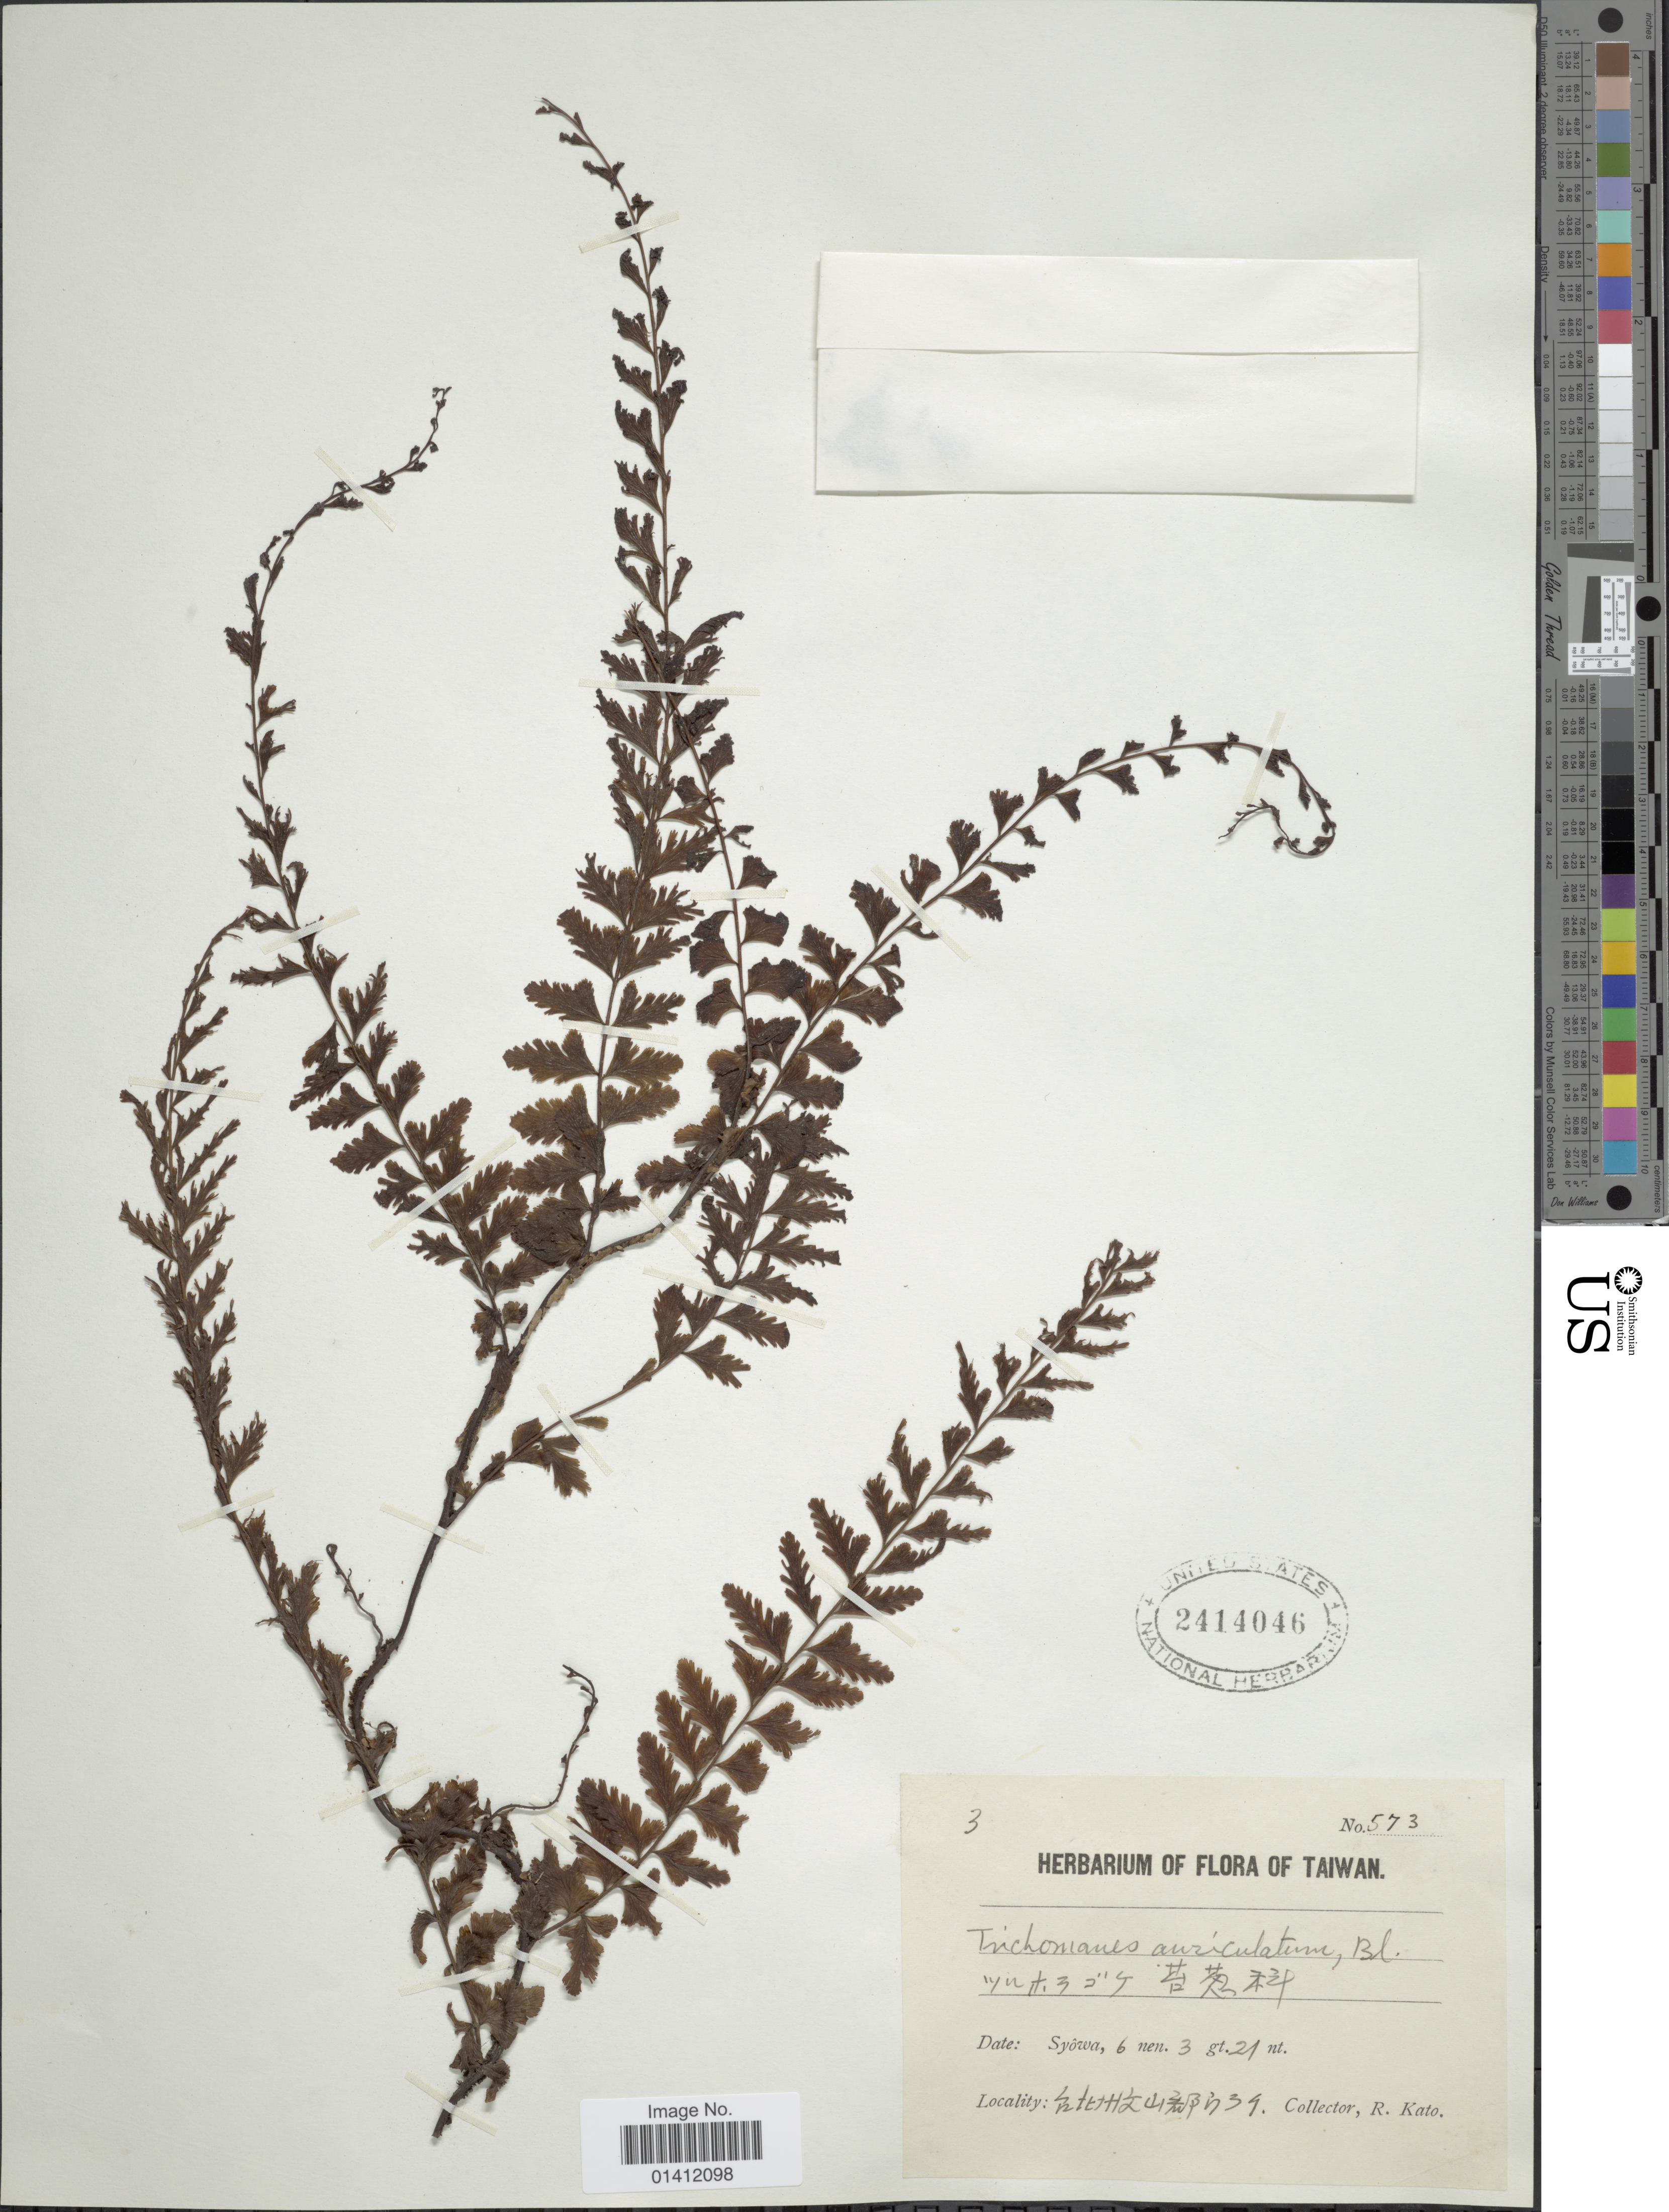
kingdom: Plantae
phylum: Tracheophyta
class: Polypodiopsida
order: Hymenophyllales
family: Hymenophyllaceae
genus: Vandenboschia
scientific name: Vandenboschia auriculata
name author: (Blume) Copel.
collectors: R. Kato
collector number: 573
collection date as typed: Syowa 6 nen. 3 gt, 21 nt. (Japanese Emperor Date)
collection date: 1931-03-21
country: Taiwan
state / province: Taipei City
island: Taiwan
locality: Taipei (Taihoku shū/ Bunsan Gun- during the time under Japanese colonial rule)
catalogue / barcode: US 2414046